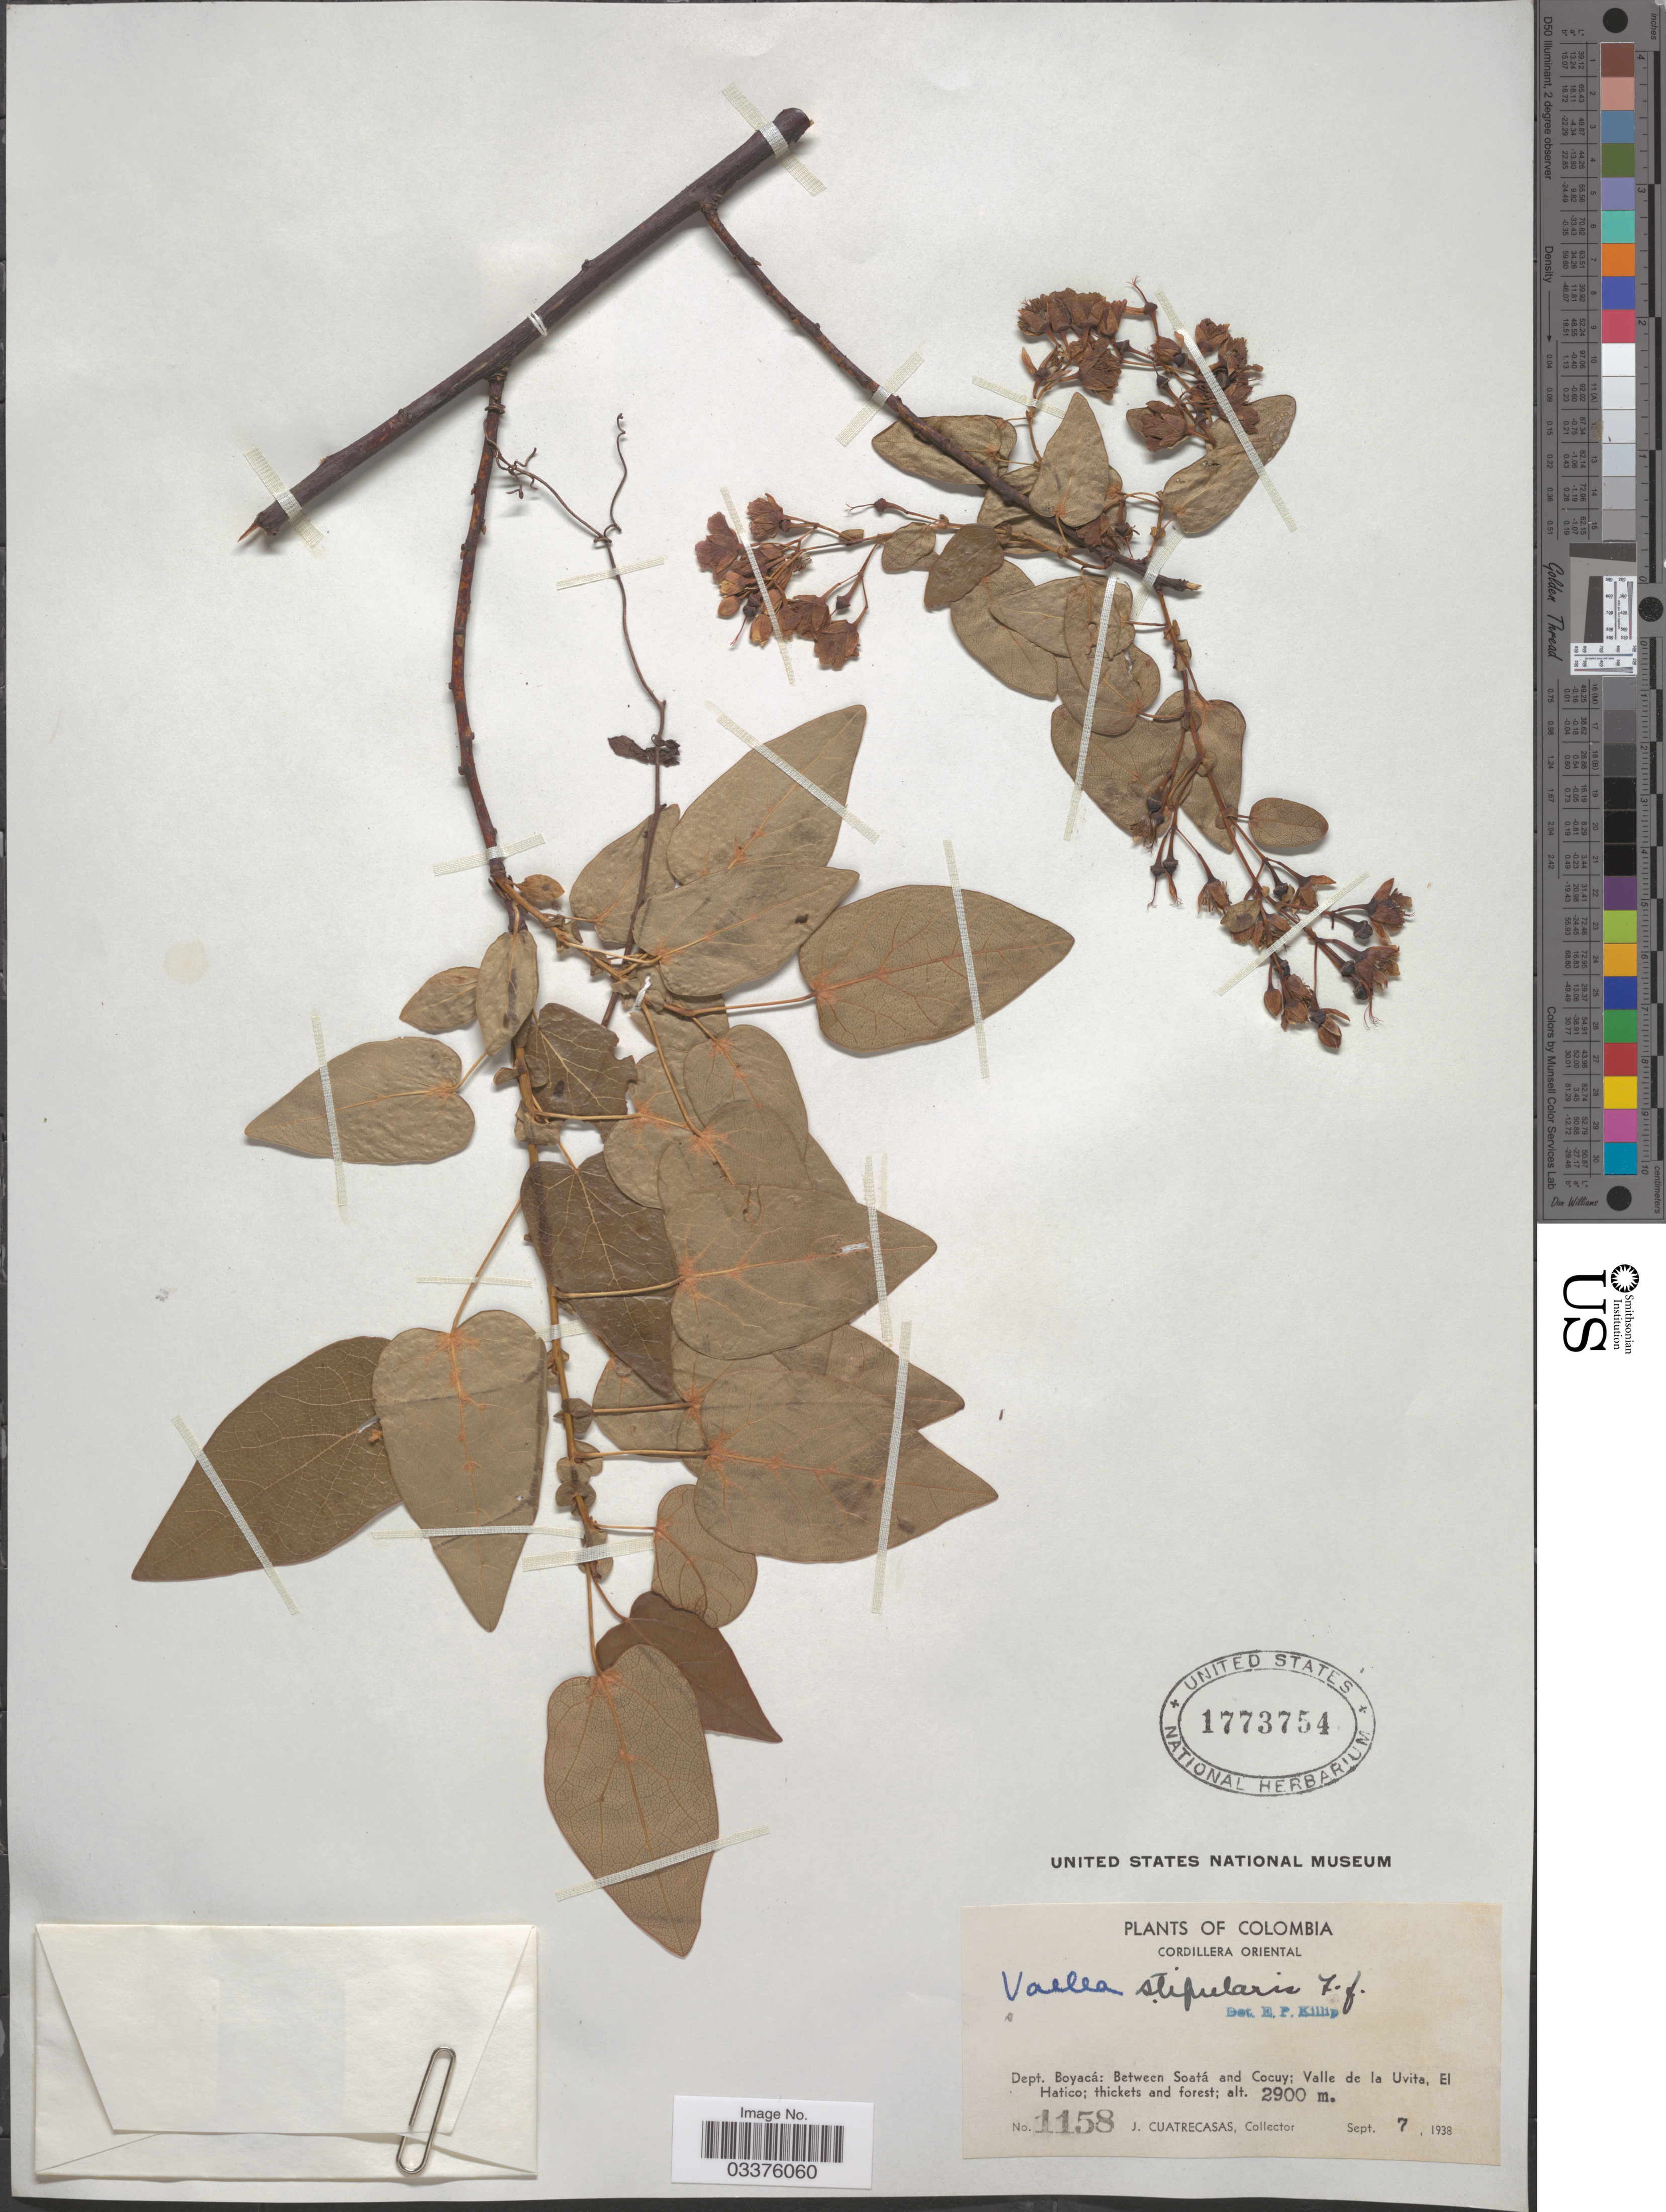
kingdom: Plantae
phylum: Tracheophyta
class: Magnoliopsida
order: Oxalidales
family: Elaeocarpaceae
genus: Vallea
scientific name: Vallea stipularis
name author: L. f.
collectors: J. Cuatrecasas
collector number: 1158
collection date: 1938-09-07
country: Colombia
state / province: Boyacá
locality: Cordillera Oriental. Dept. Boyacá: Between Soatá and Cocuy; Valle de la Uvita, El Hatico.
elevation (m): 2900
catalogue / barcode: US 1773754